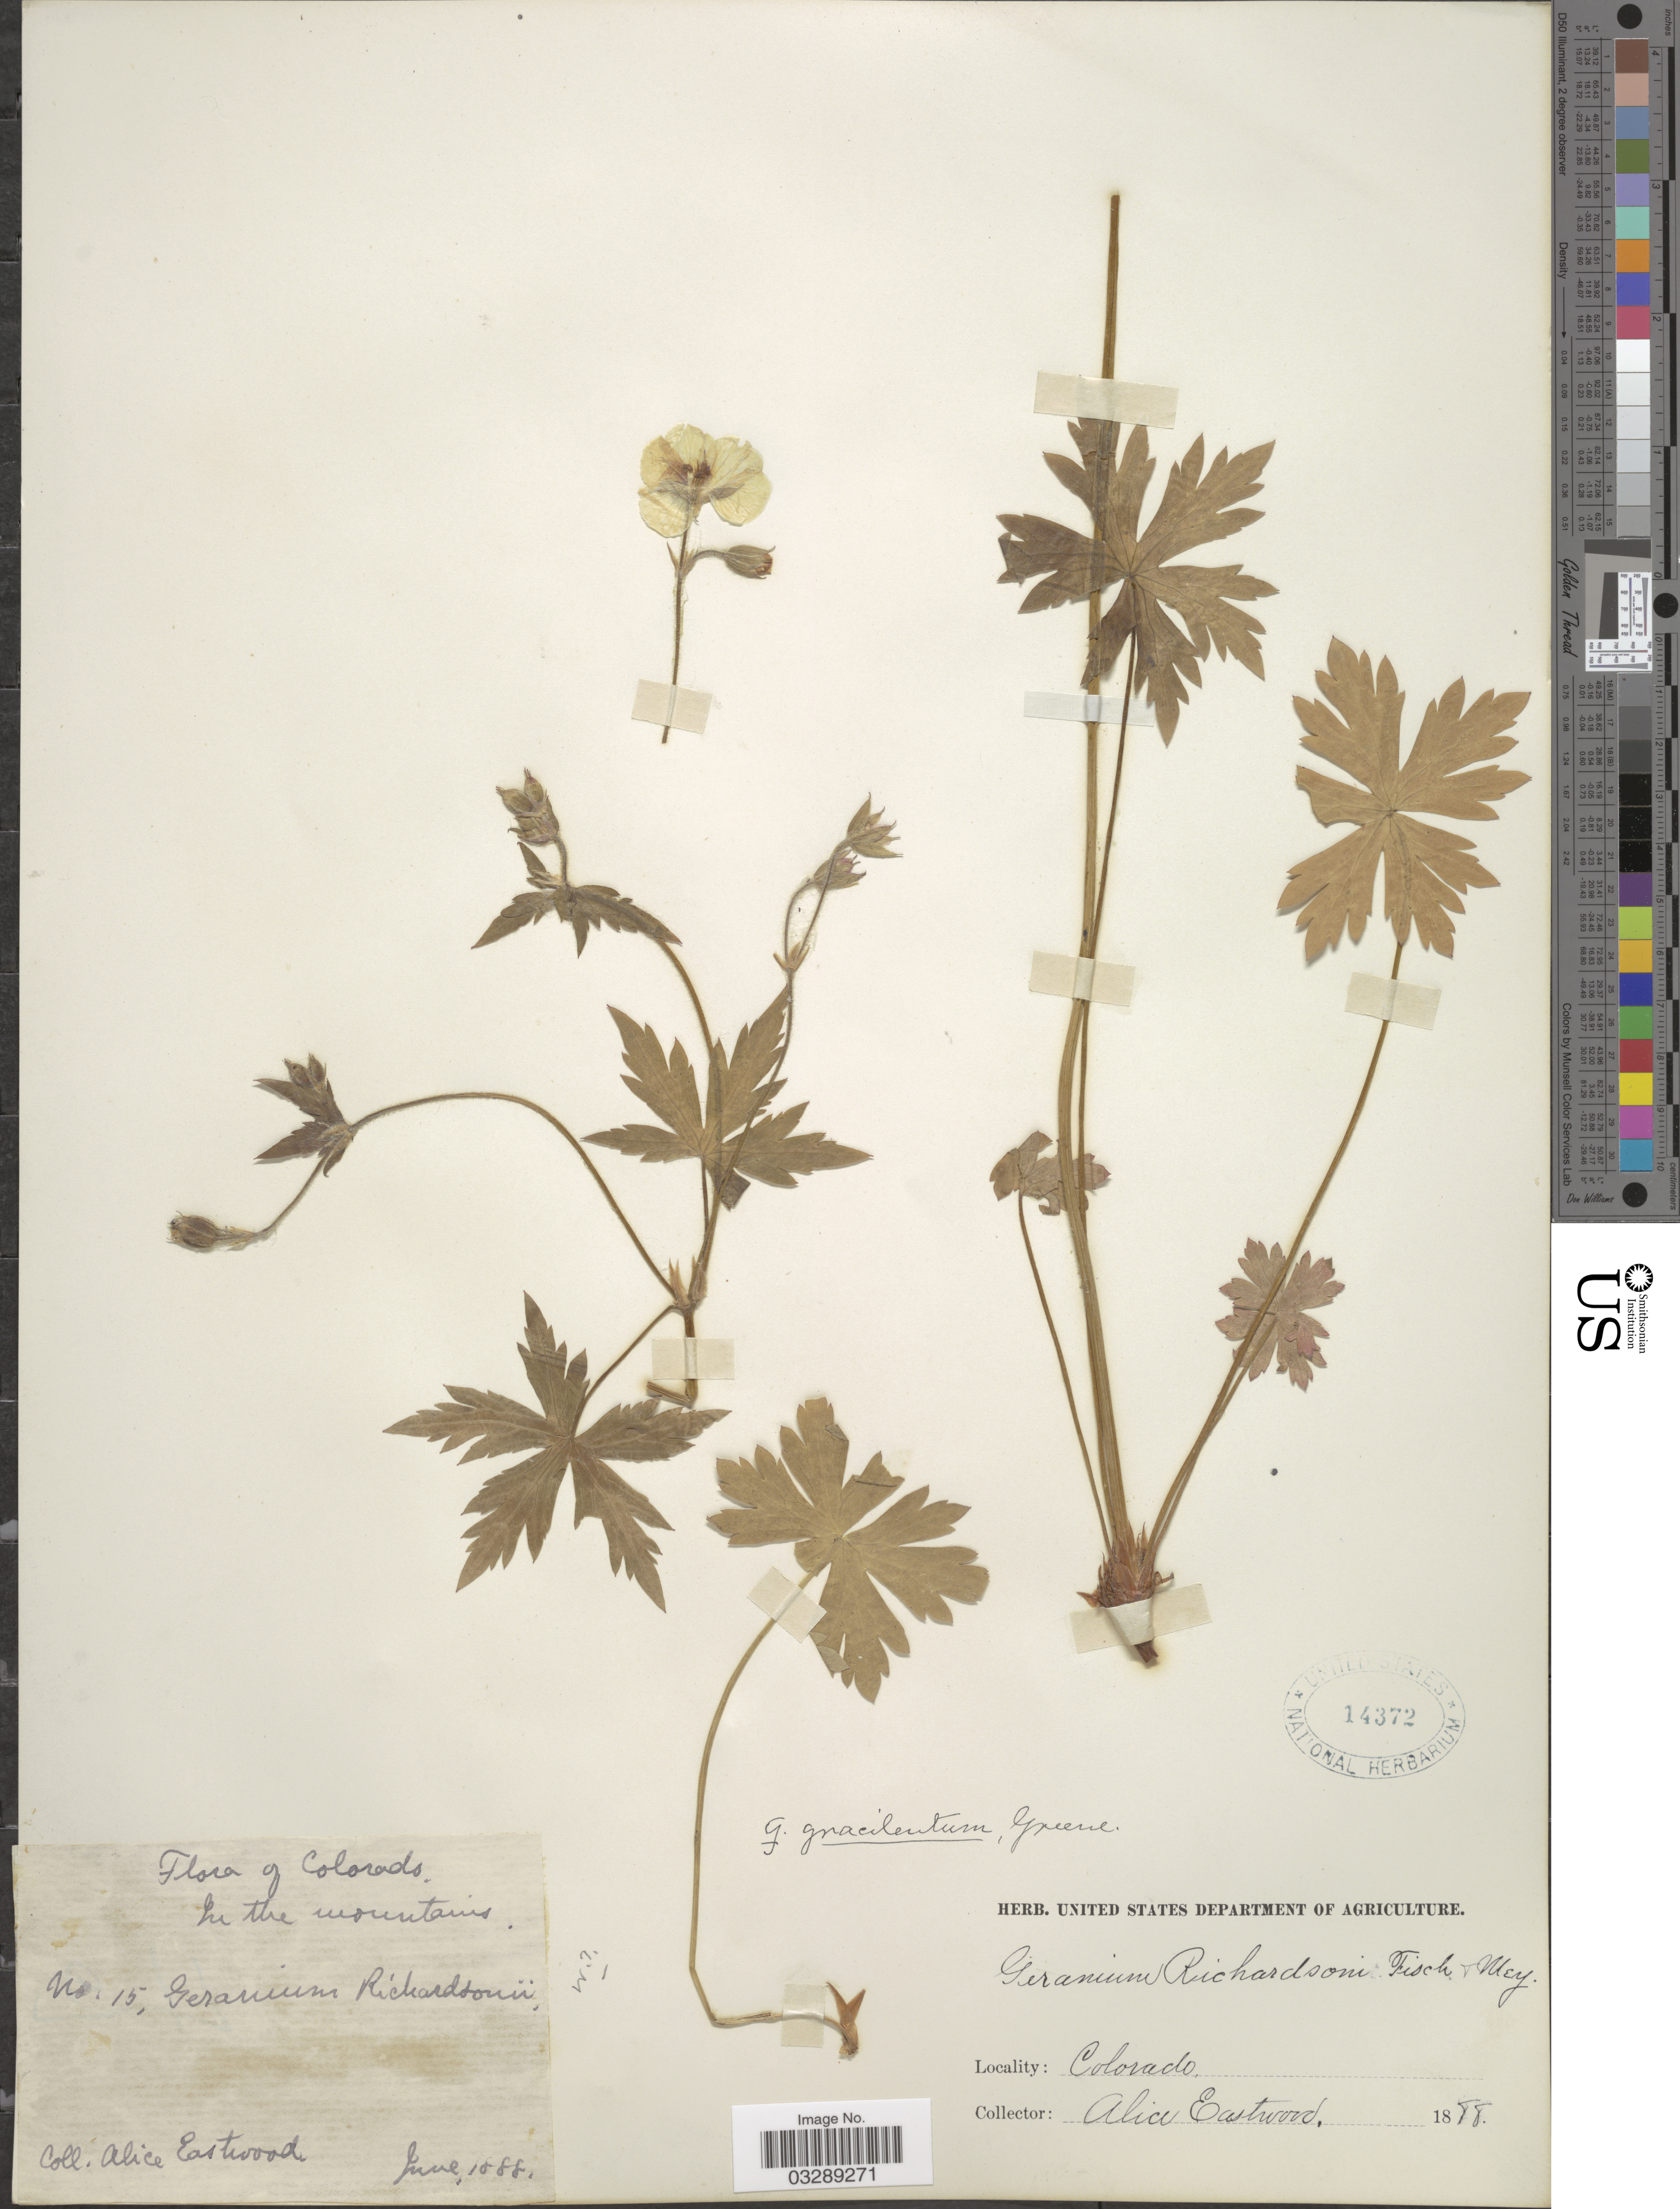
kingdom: Plantae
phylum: Tracheophyta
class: Magnoliopsida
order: Geraniales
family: Geraniaceae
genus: Geranium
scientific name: Geranium richardsonii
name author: Fisch. & Trautv.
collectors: A. Eastwood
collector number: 15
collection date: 1888-06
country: United States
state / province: Colorado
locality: In the mountains.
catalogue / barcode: US 14372